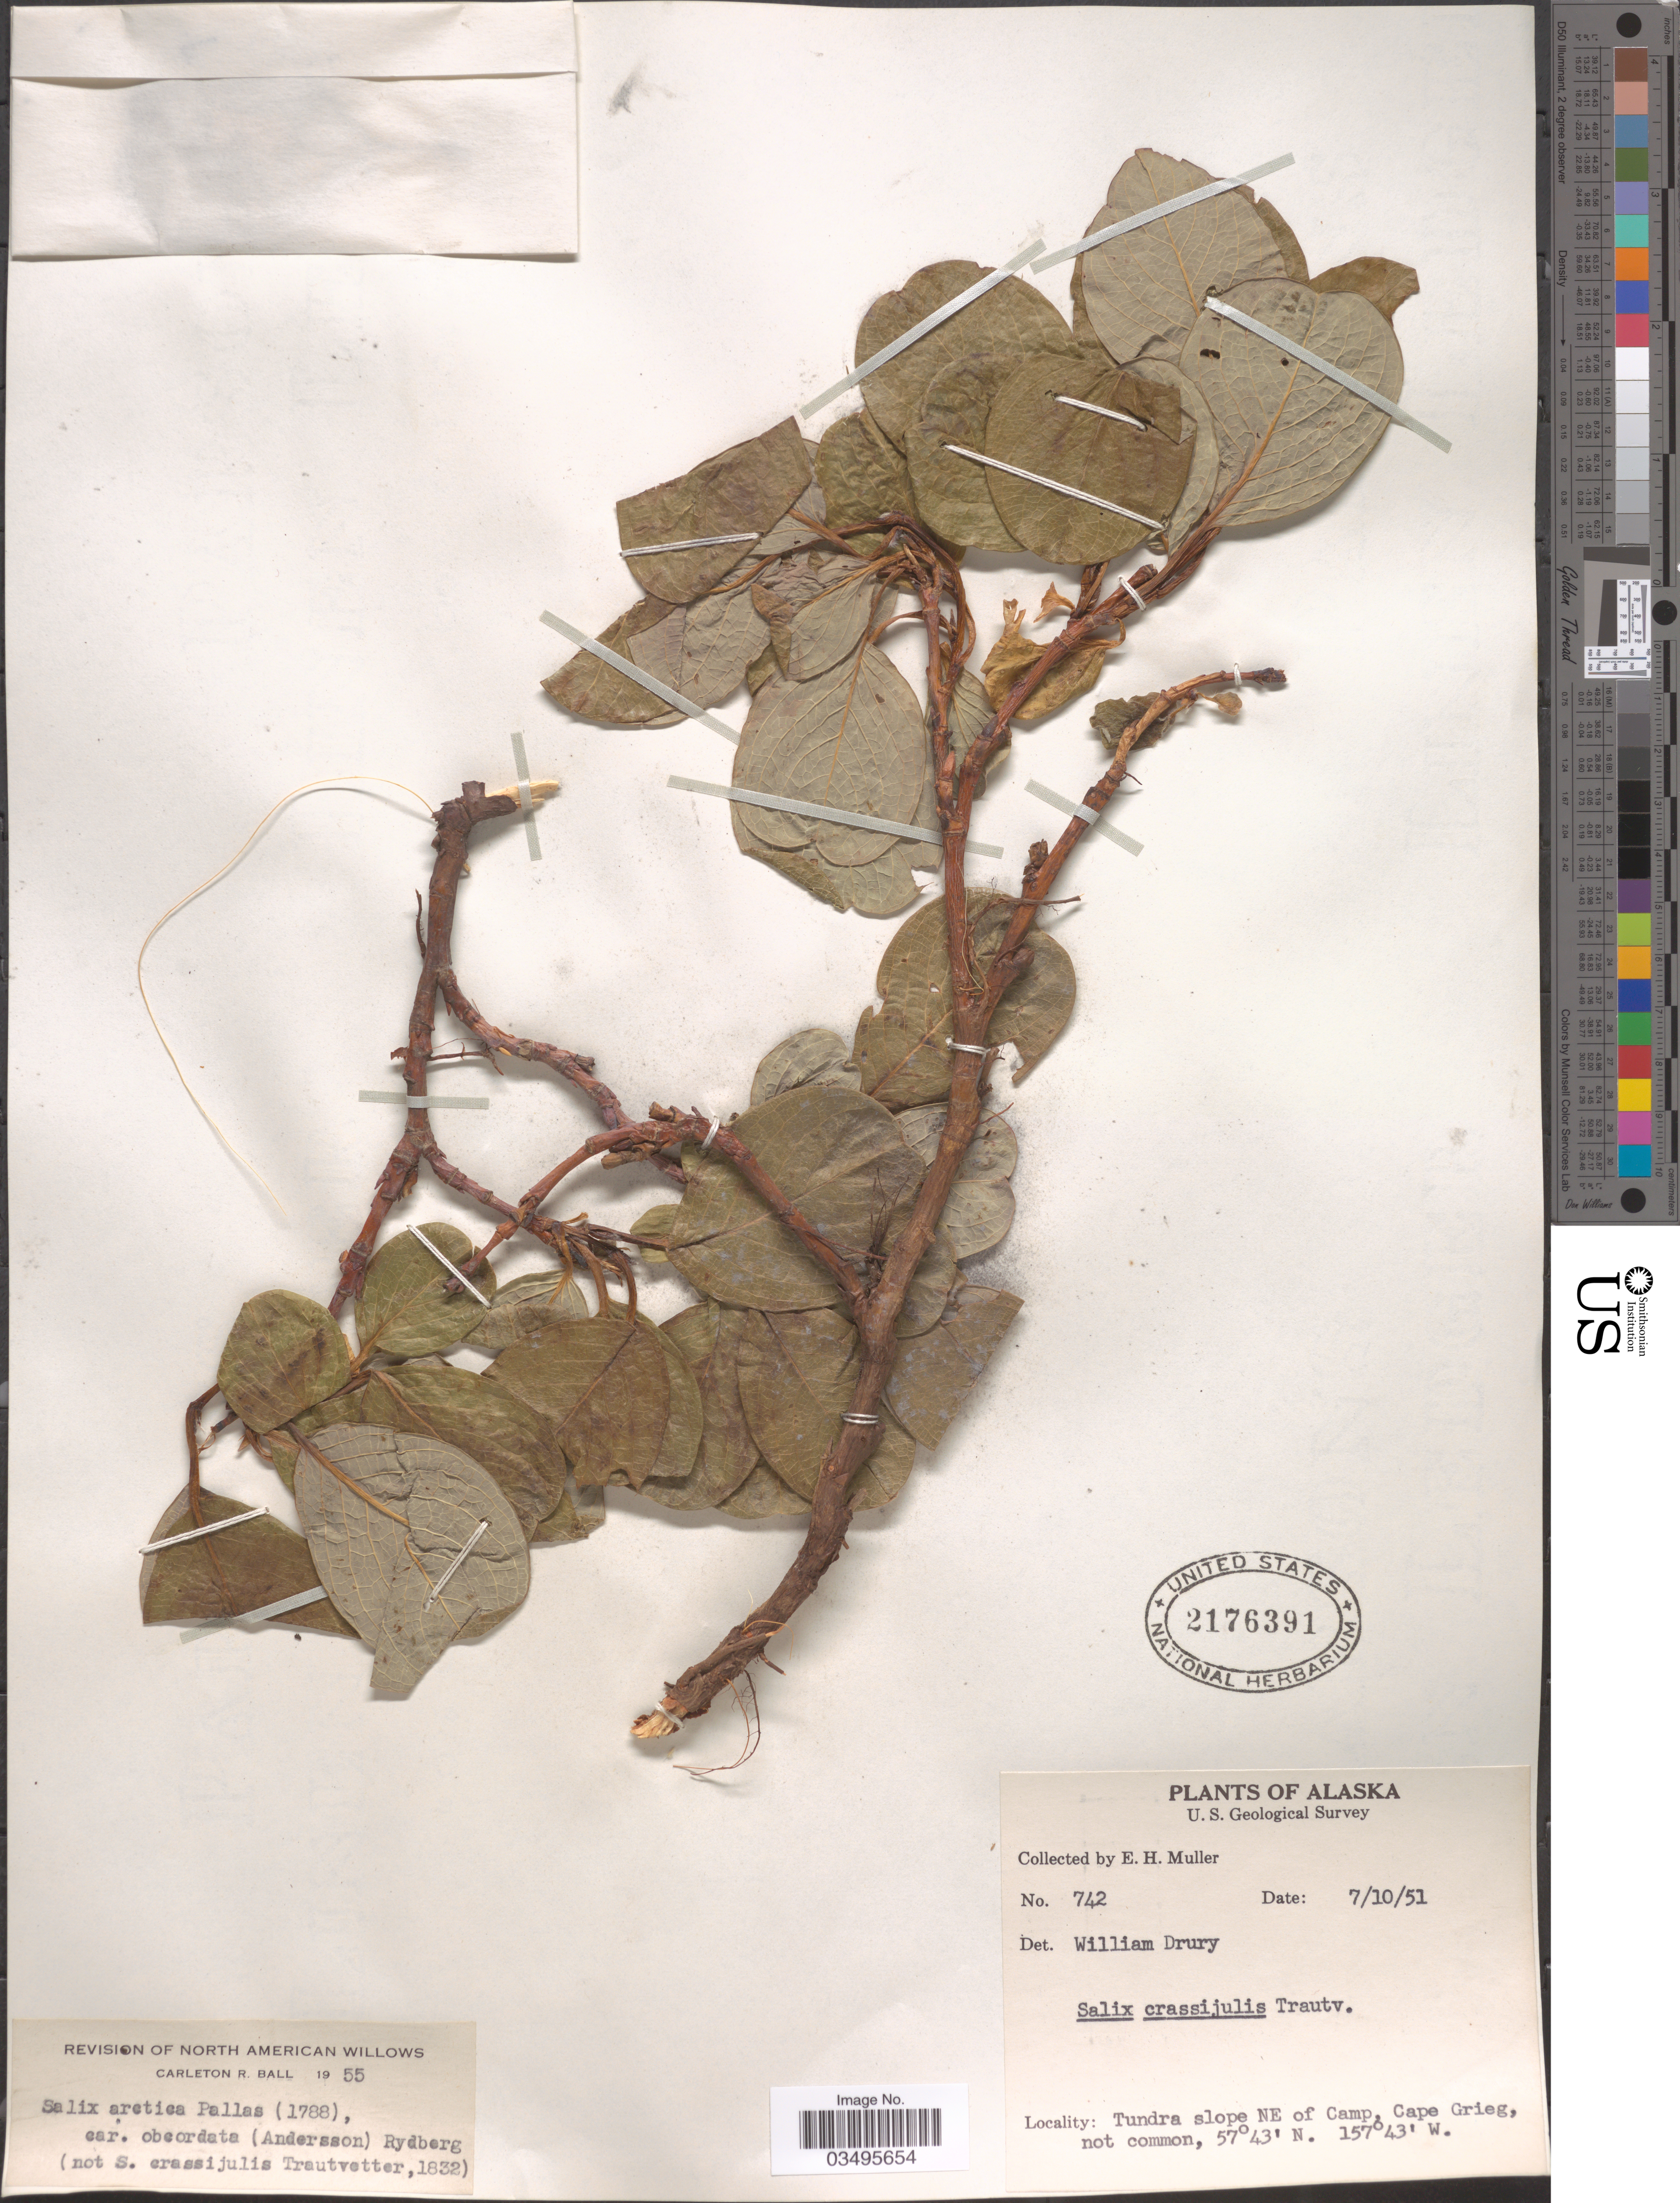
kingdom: Plantae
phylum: Tracheophyta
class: Magnoliopsida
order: Malpighiales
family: Salicaceae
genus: Salix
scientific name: Salix arctica var. obcordata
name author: (Andersson) Rydb.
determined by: Ball, C. R.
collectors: E. H. Muller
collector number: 742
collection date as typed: Transcribed d/m/y: 10/7/51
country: United States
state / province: Alaska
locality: Tundra slope NE of Camp, Cape Grieg.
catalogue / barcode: US 2176391